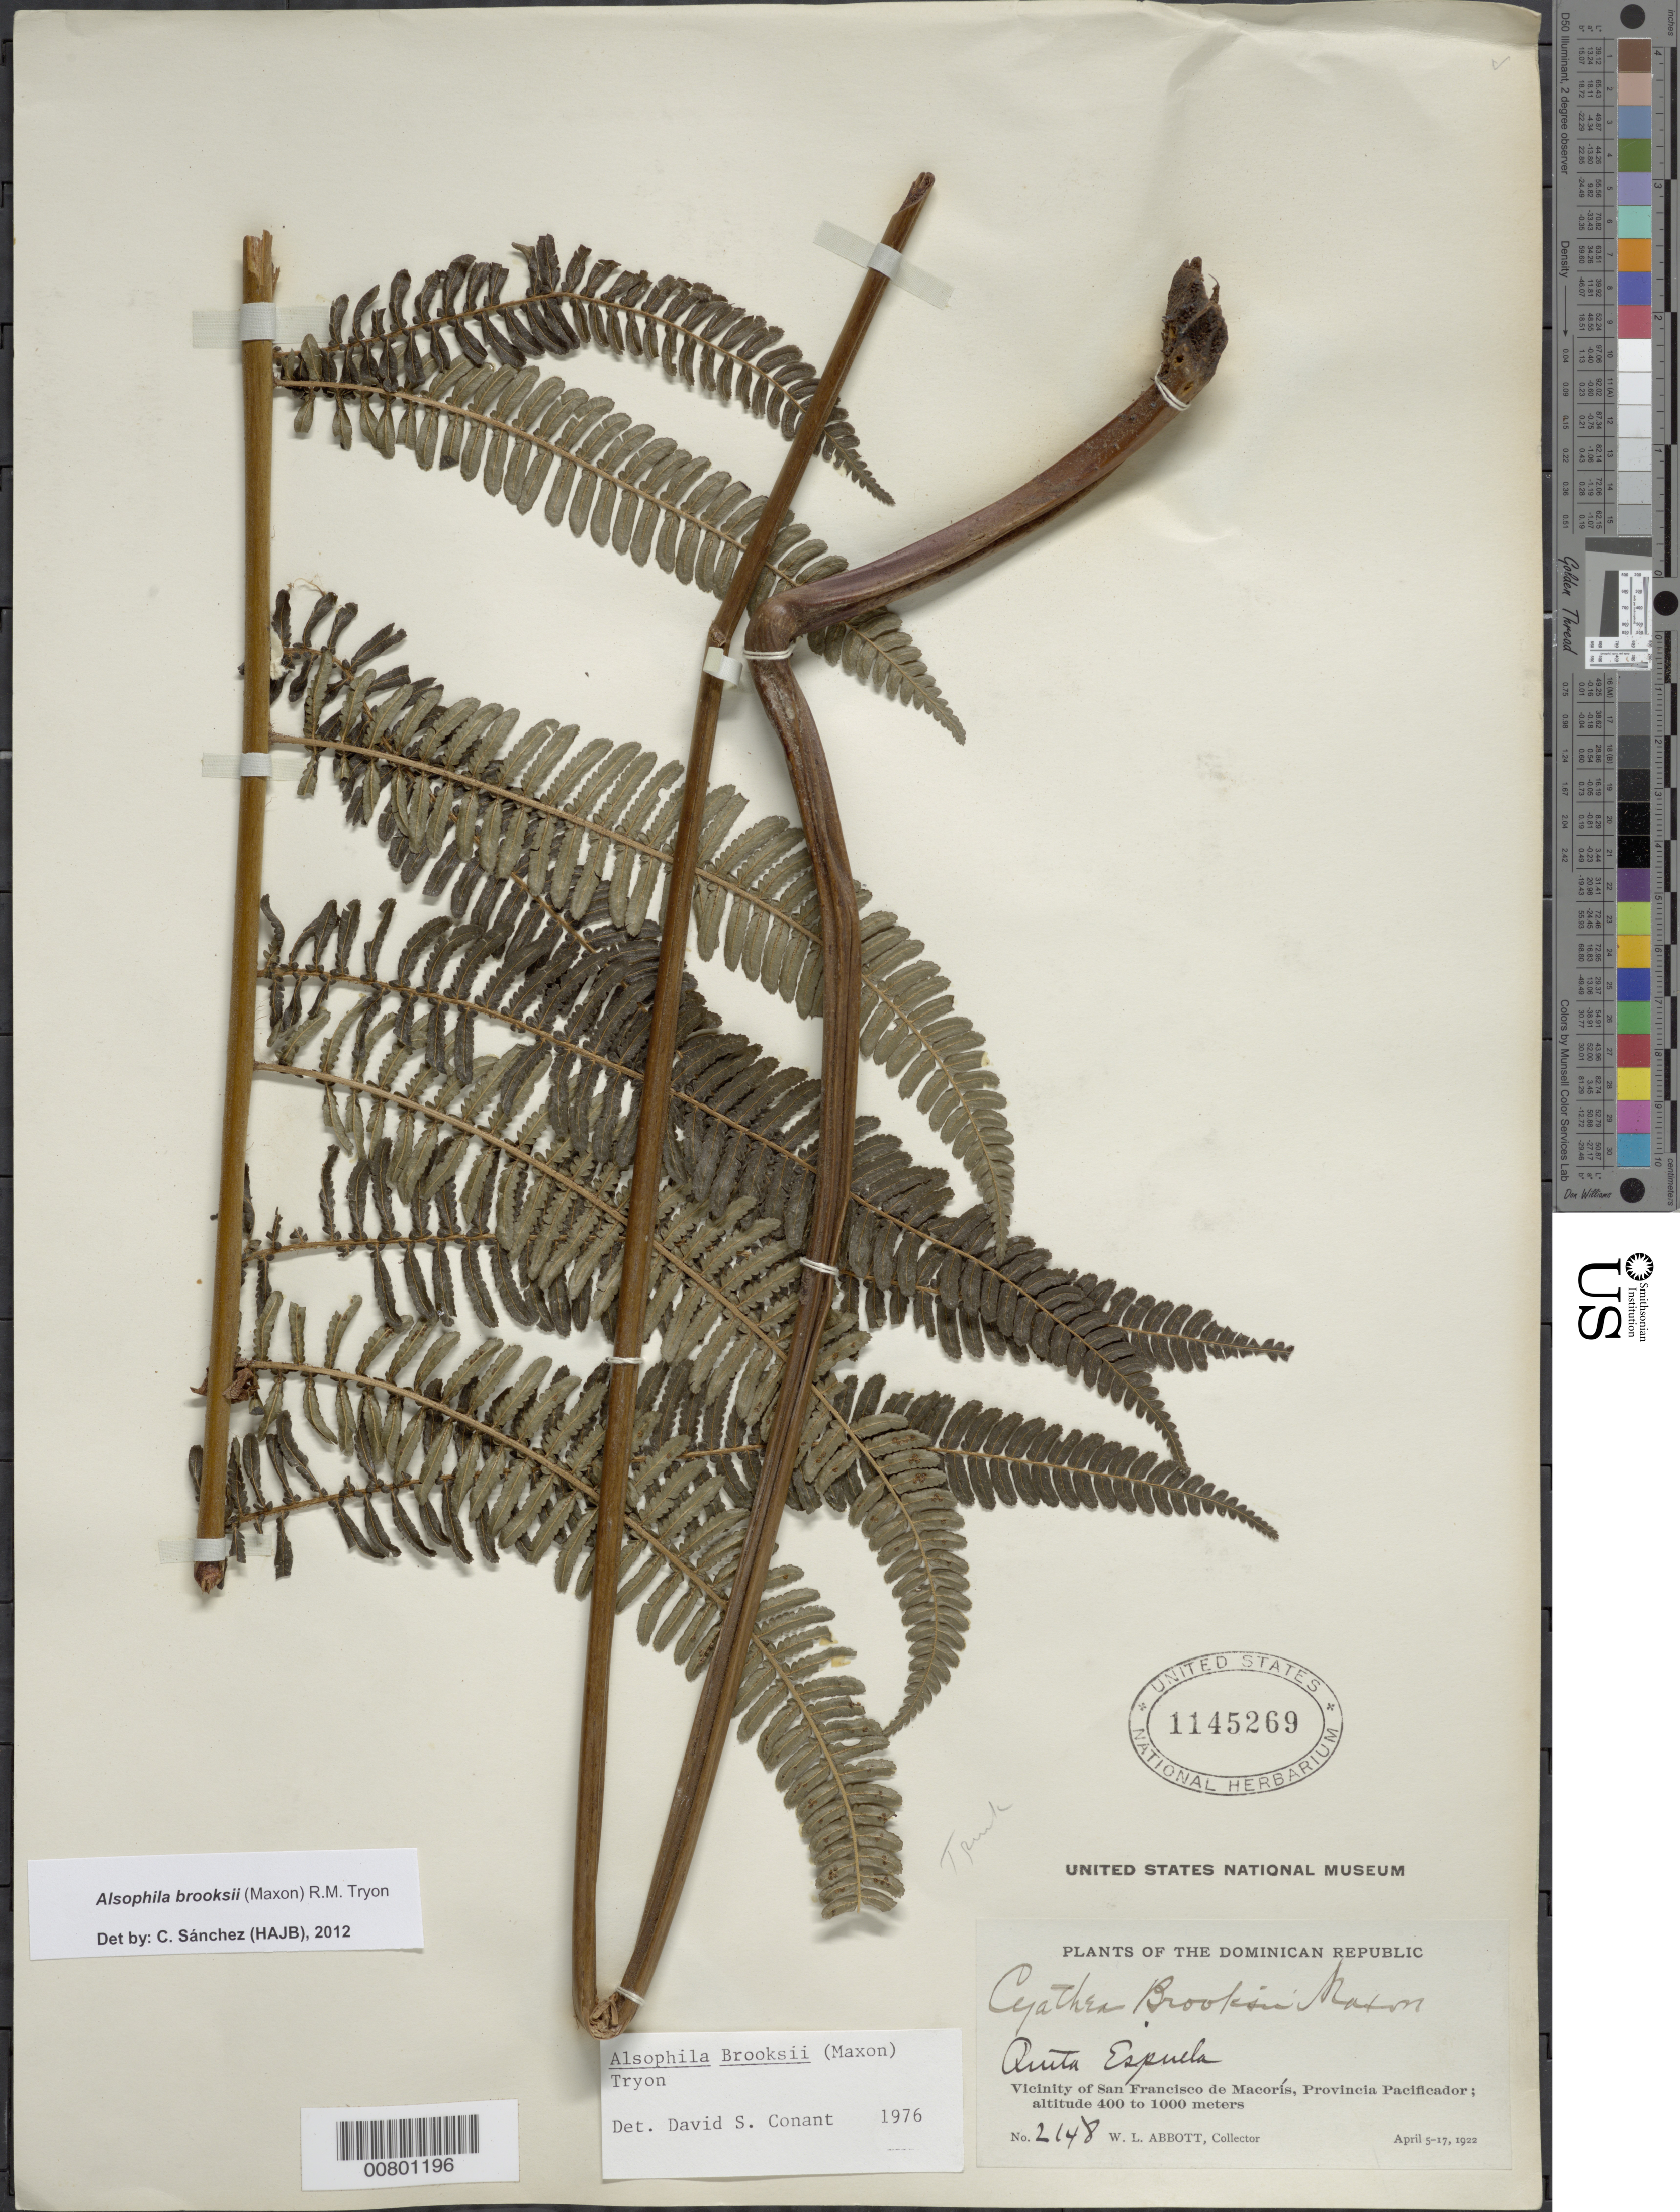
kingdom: Plantae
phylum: Tracheophyta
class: Polypodiopsida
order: Cyatheales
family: Cyatheaceae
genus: Alsophila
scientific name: Alsophila brooksii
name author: (Maxon) R.M. Tryon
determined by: Conant, D. S.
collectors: W. L. Abbott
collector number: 2148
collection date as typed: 05 Apr 1922 to 17 Apr 1922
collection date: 1922-04-05/1922-04-17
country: Dominican Republic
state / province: Duarte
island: Hispaniola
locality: San Francisco de Macorís vicinity, Quita Espuela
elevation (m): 400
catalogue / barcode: US 1145269